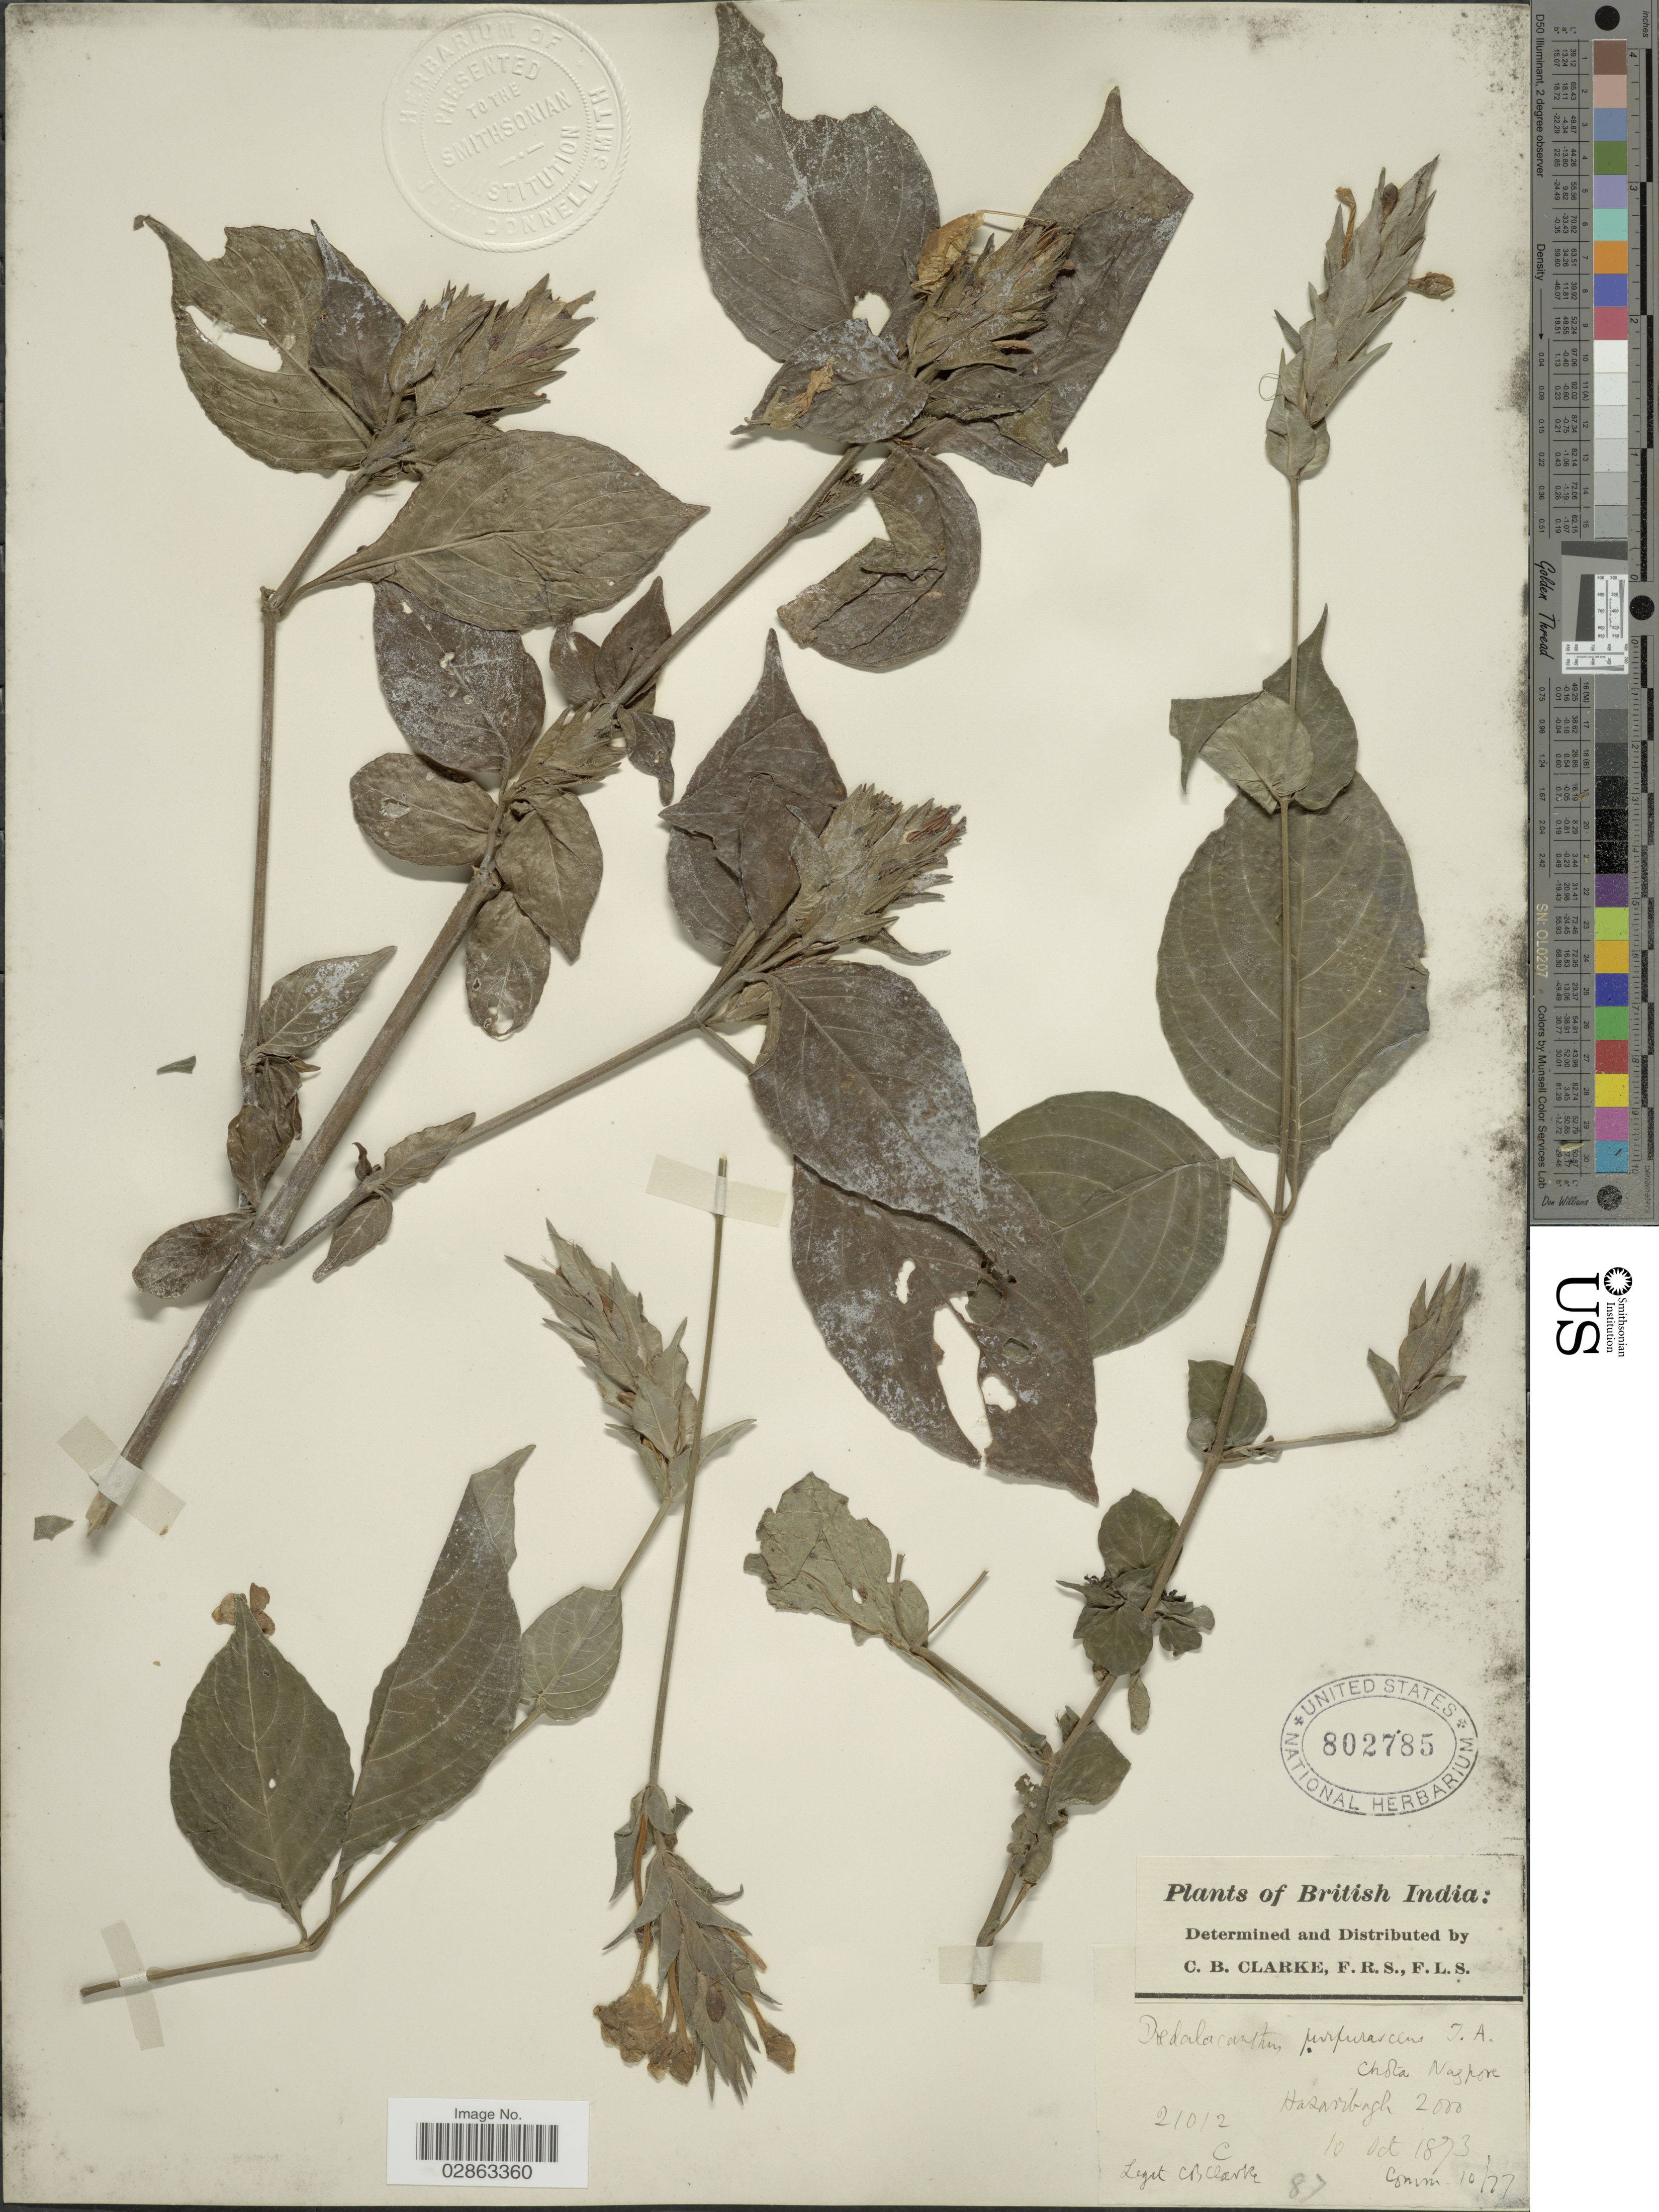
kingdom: Plantae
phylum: Tracheophyta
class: Magnoliopsida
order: Lamiales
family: Acanthaceae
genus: Eranthemum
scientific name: Eranthemum purpurascens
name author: Wight ex Nees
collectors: C. B. Clarke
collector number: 21012C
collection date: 1873-10-10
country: India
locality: British India. Chota Nagpore. Hazaribagh.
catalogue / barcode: US 802785